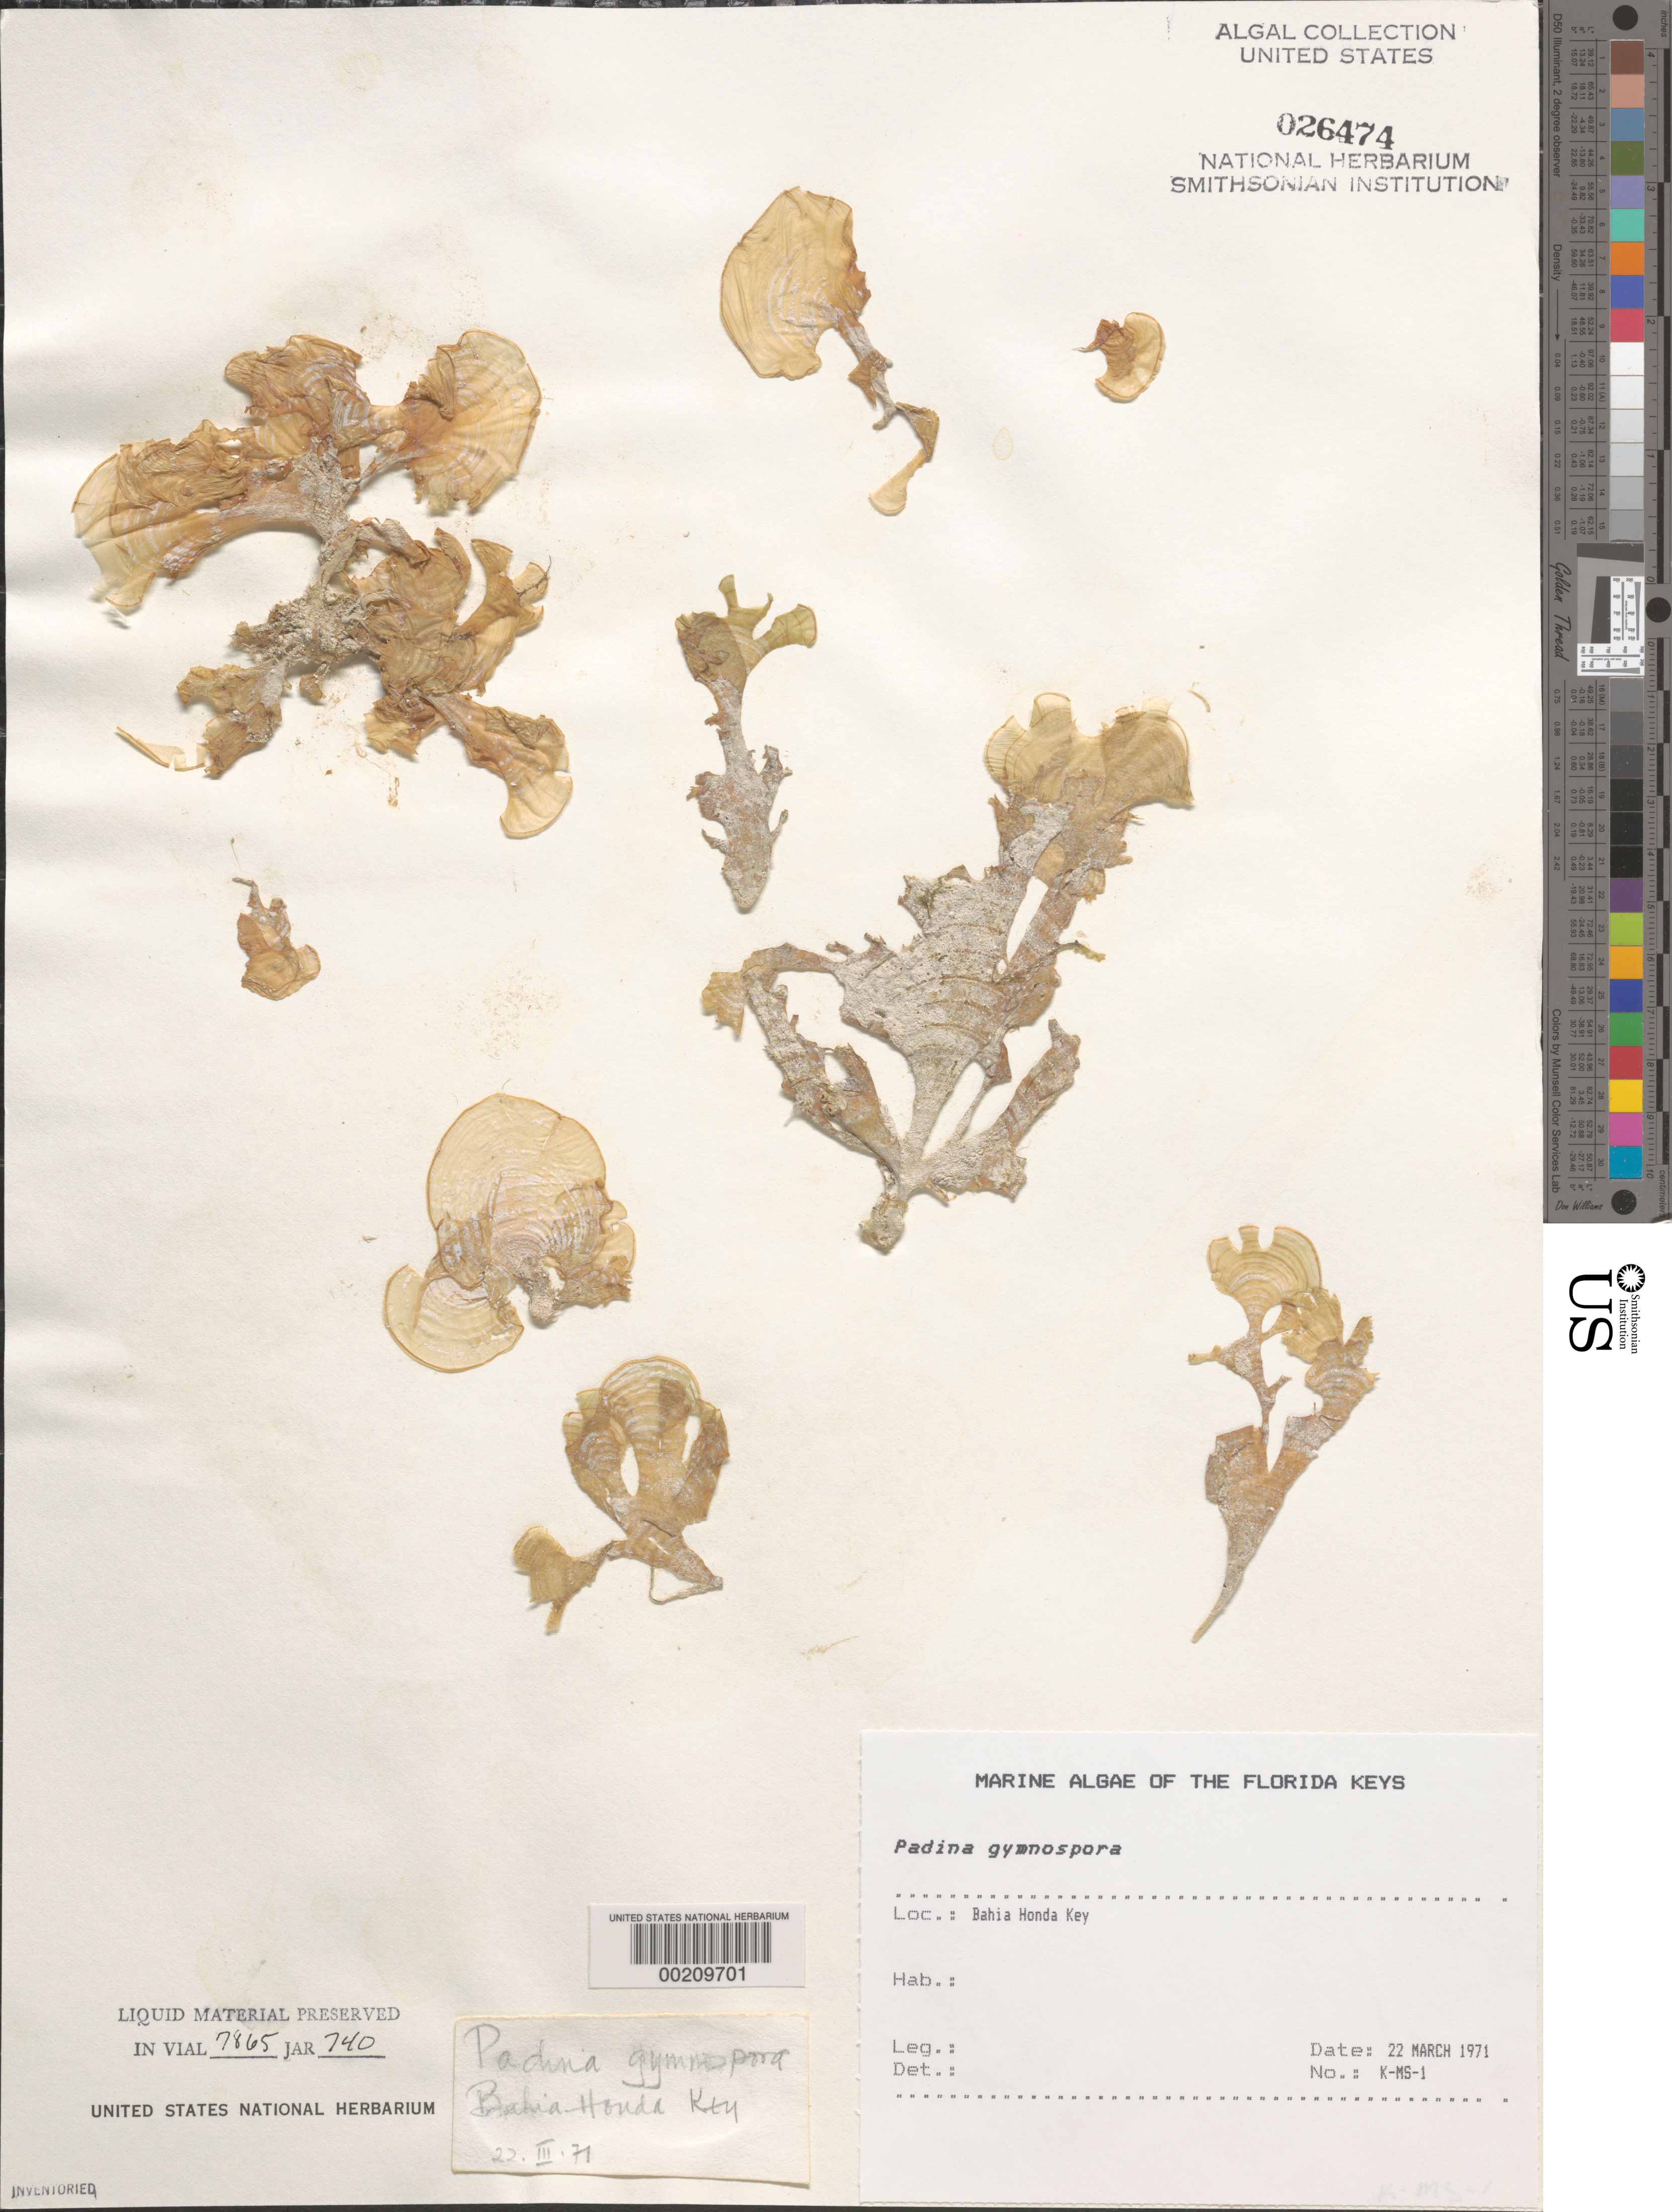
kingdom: Chromista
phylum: Ochrophyta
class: Phaeophyceae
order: Dictyotales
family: Dictyotaceae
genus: Padina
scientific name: Padina gymnospora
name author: (Kütz.) O.G. Sond.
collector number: K-MS-1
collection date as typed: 22 Mar 1971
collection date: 1971-03-22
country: United States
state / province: Florida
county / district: Monroe County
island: Bahia Honda Key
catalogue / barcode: US 26474